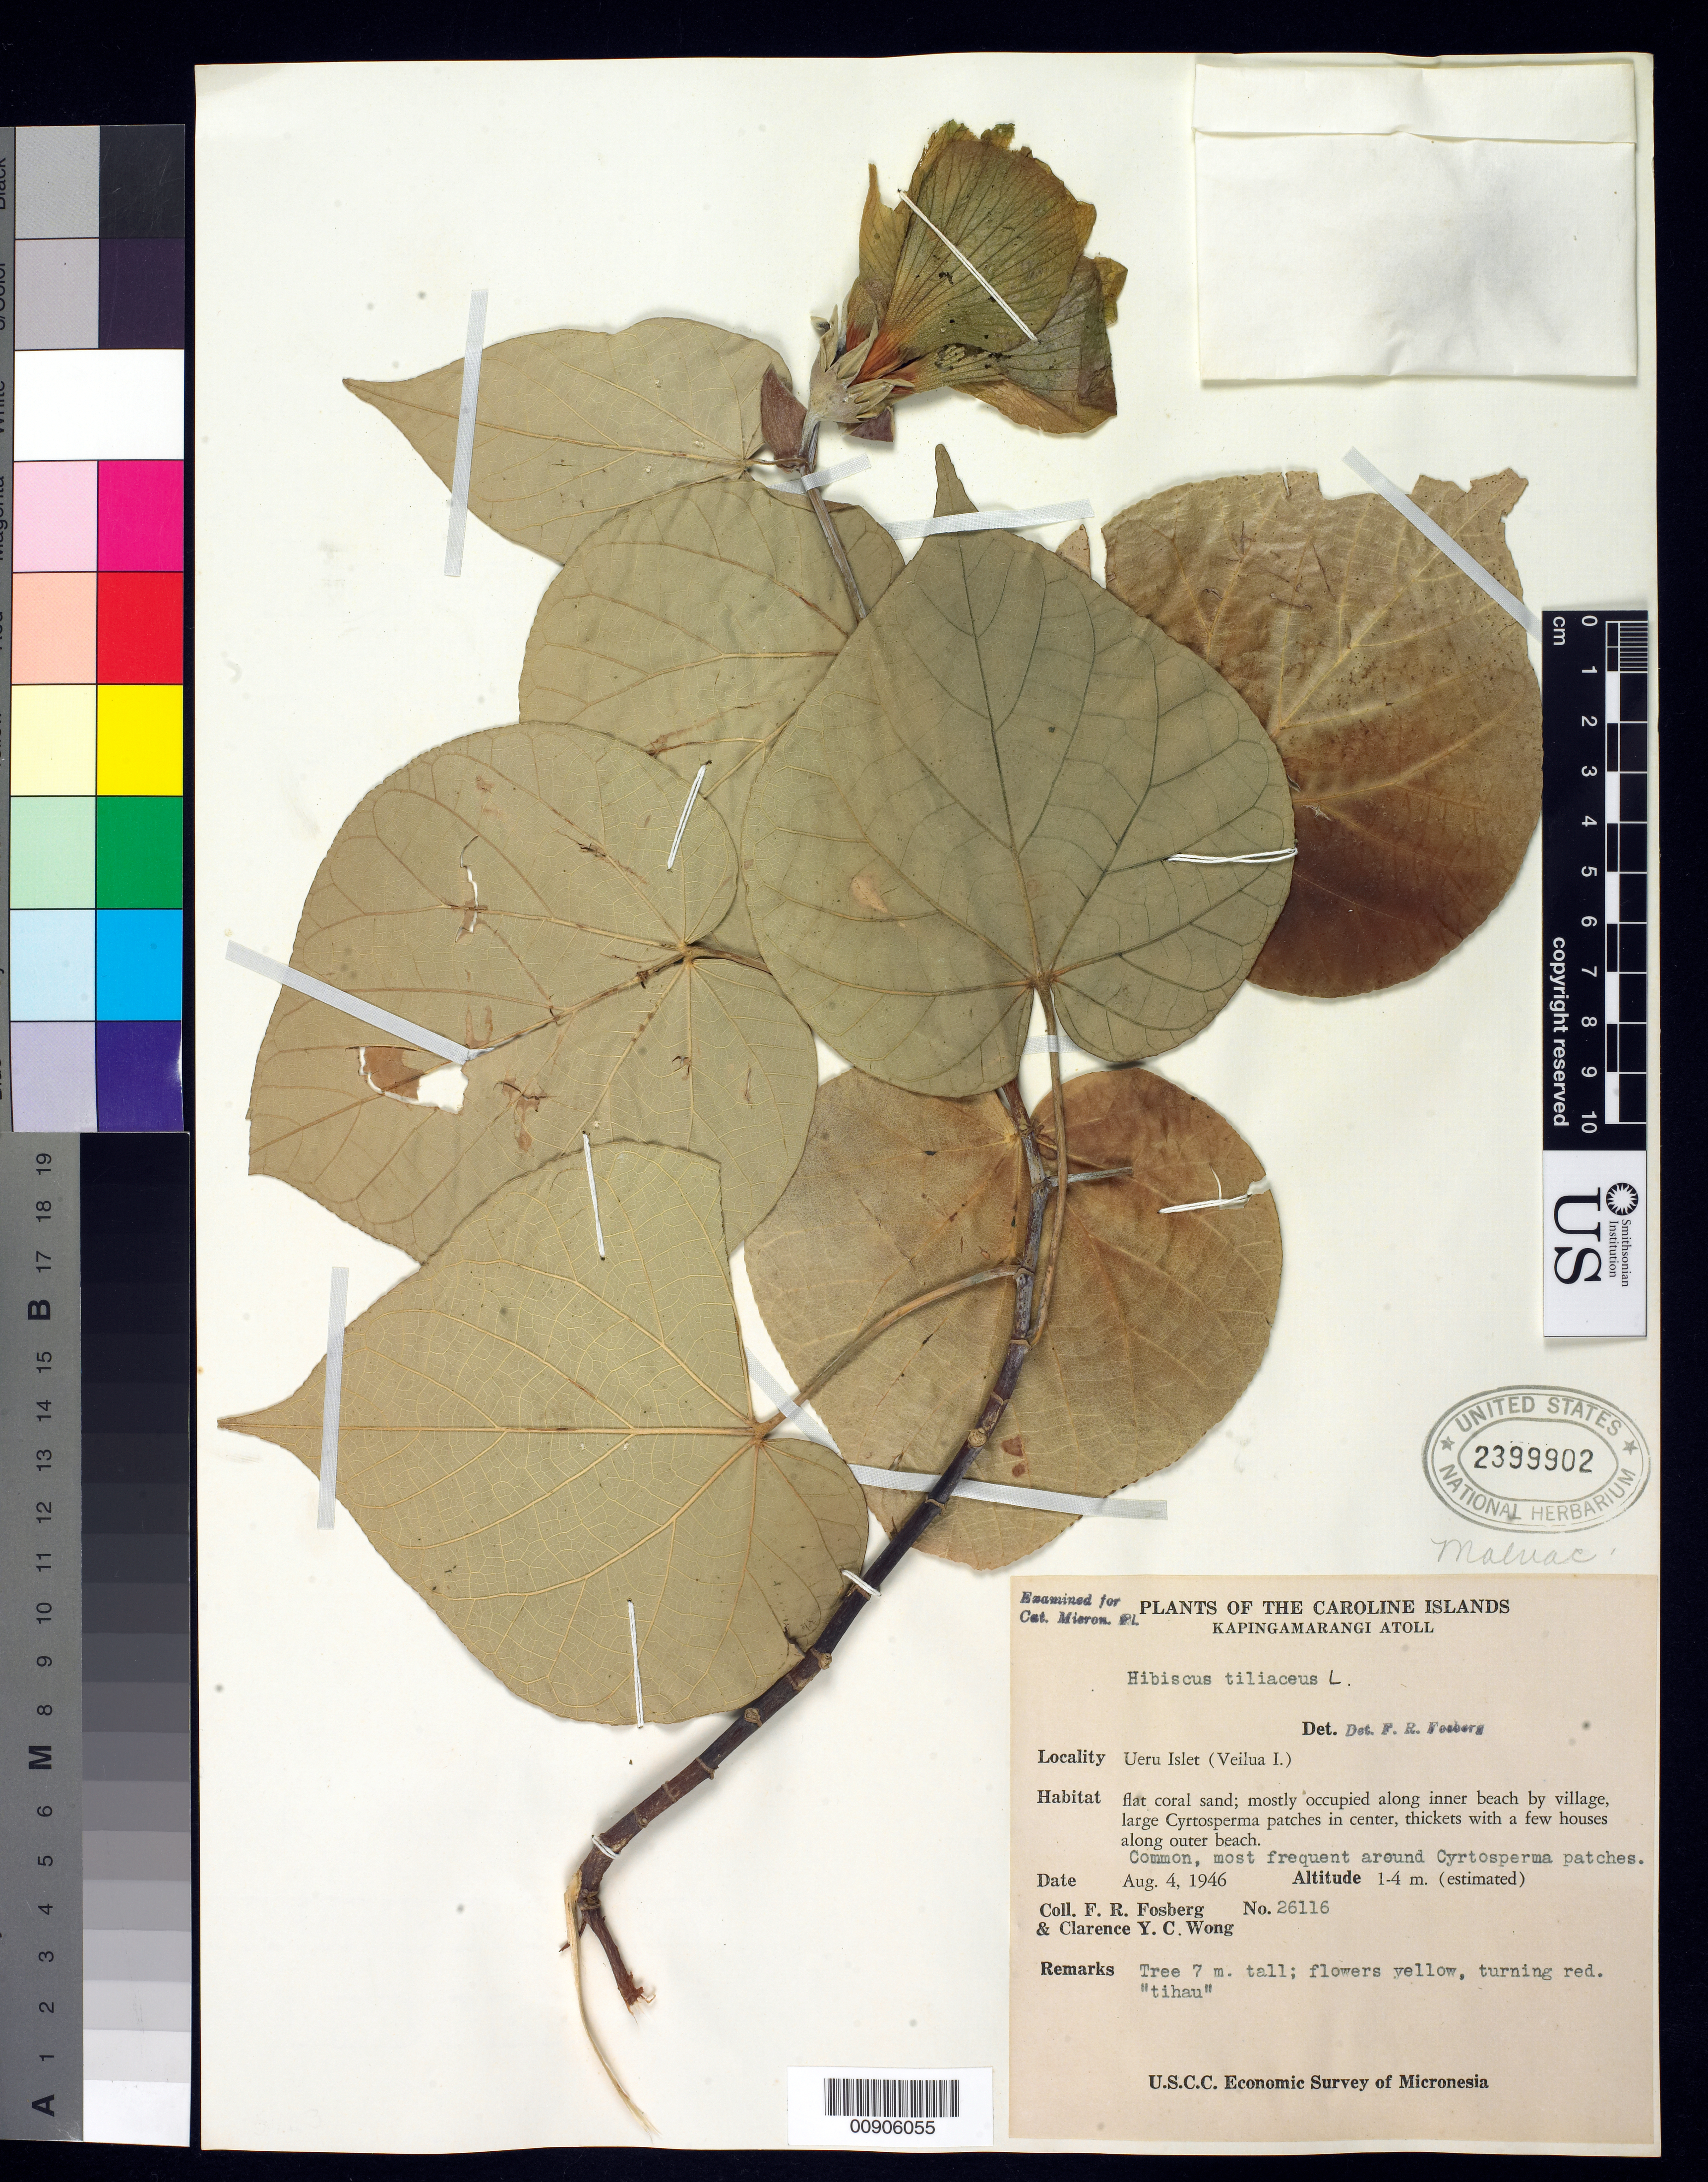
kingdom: Plantae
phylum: Tracheophyta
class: Magnoliopsida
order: Malvales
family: Malvaceae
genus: Talipariti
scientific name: Talipariti tiliaceum var. tiliaceum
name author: (L.) Fryxell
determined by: Dorr, Laurence J., Curator (BOT), Smithsonian Institution - National Museum of Natural History (UNITED STATES)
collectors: C. Wong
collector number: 26116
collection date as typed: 04 Aug 1946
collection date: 1946-08-04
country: Micronesia, Federated States of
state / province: Pohnpei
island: Kapingamarangi Atoll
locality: Kapingamarangi Atoll, Ueru Islet (Veilua I.)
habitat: Flat coral sand; mostly occupied along inner beach by village, large Cyrtosperma patches in center, thickets with a few houses along outer beach.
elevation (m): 1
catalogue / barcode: US 2399902